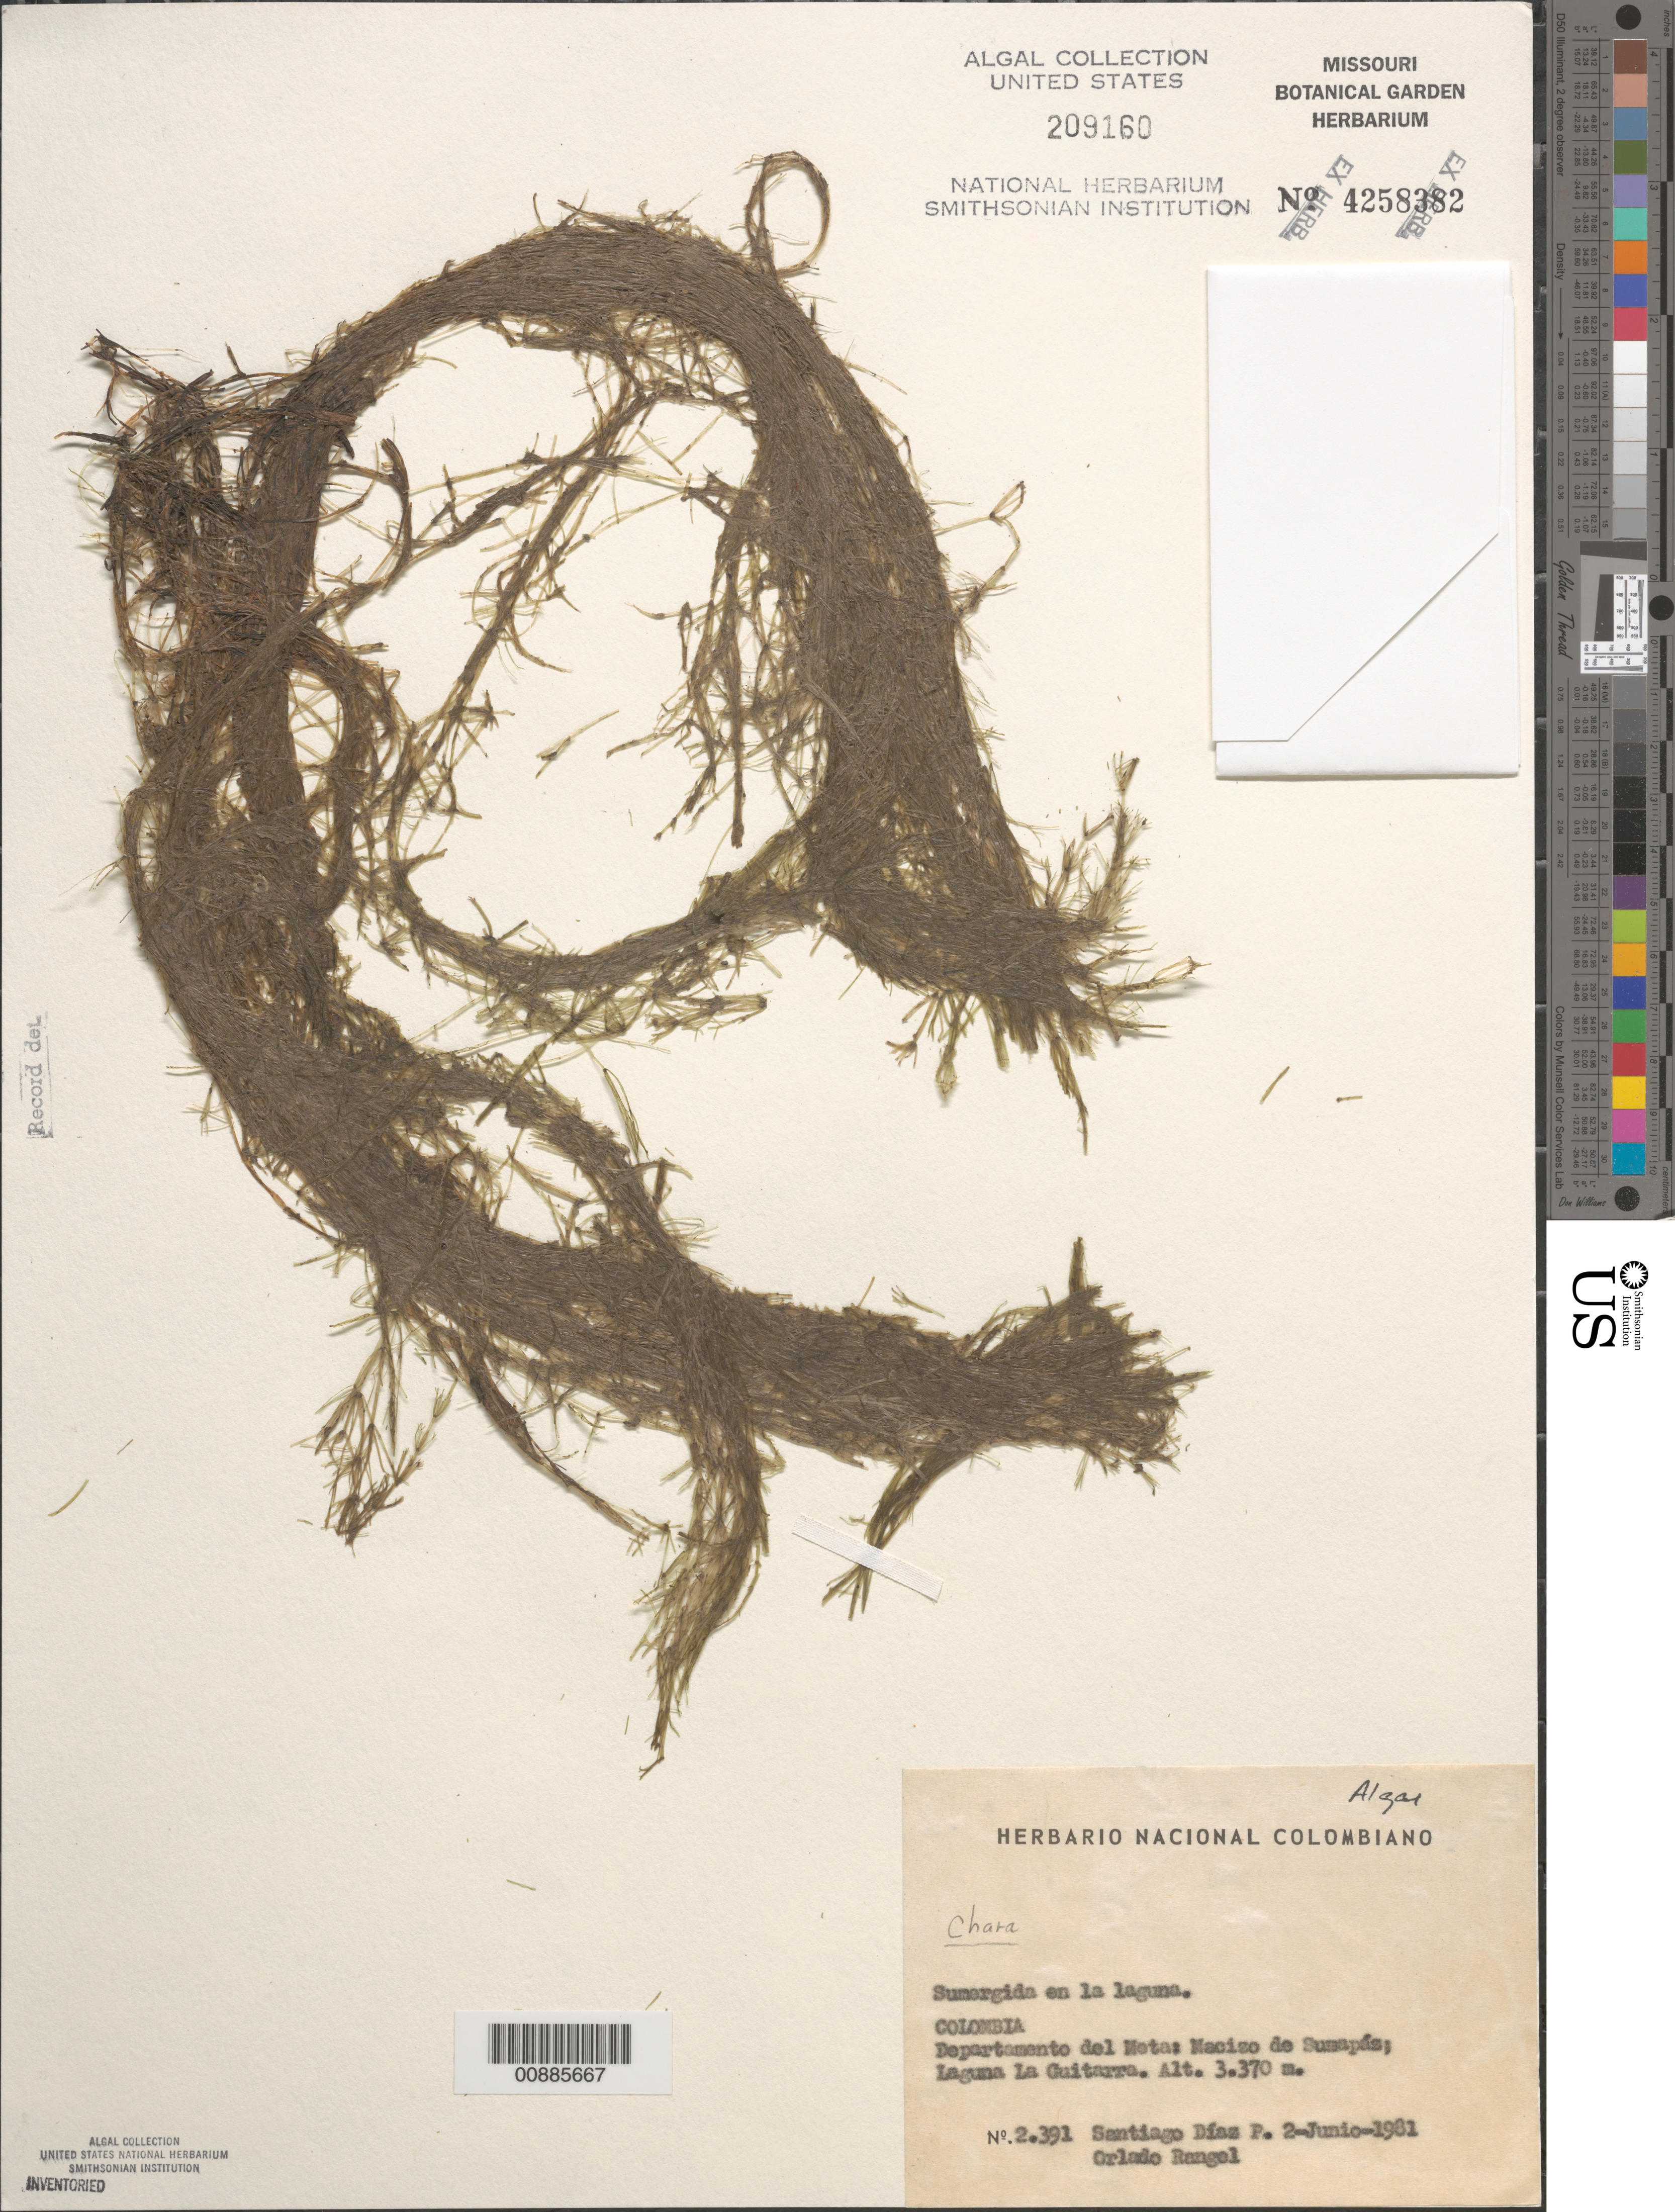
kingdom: Plantae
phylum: Charophyta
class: Charophyceae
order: Charales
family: Characeae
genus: Chara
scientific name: Chara sp.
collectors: S. Díaz Píedrahíta & O. Rangel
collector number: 2.391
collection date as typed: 02 Jun 1981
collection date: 1981-06-02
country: Colombia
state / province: Meta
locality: Nacizo de Sumapas, Laguna La Guitarra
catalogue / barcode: US 209160